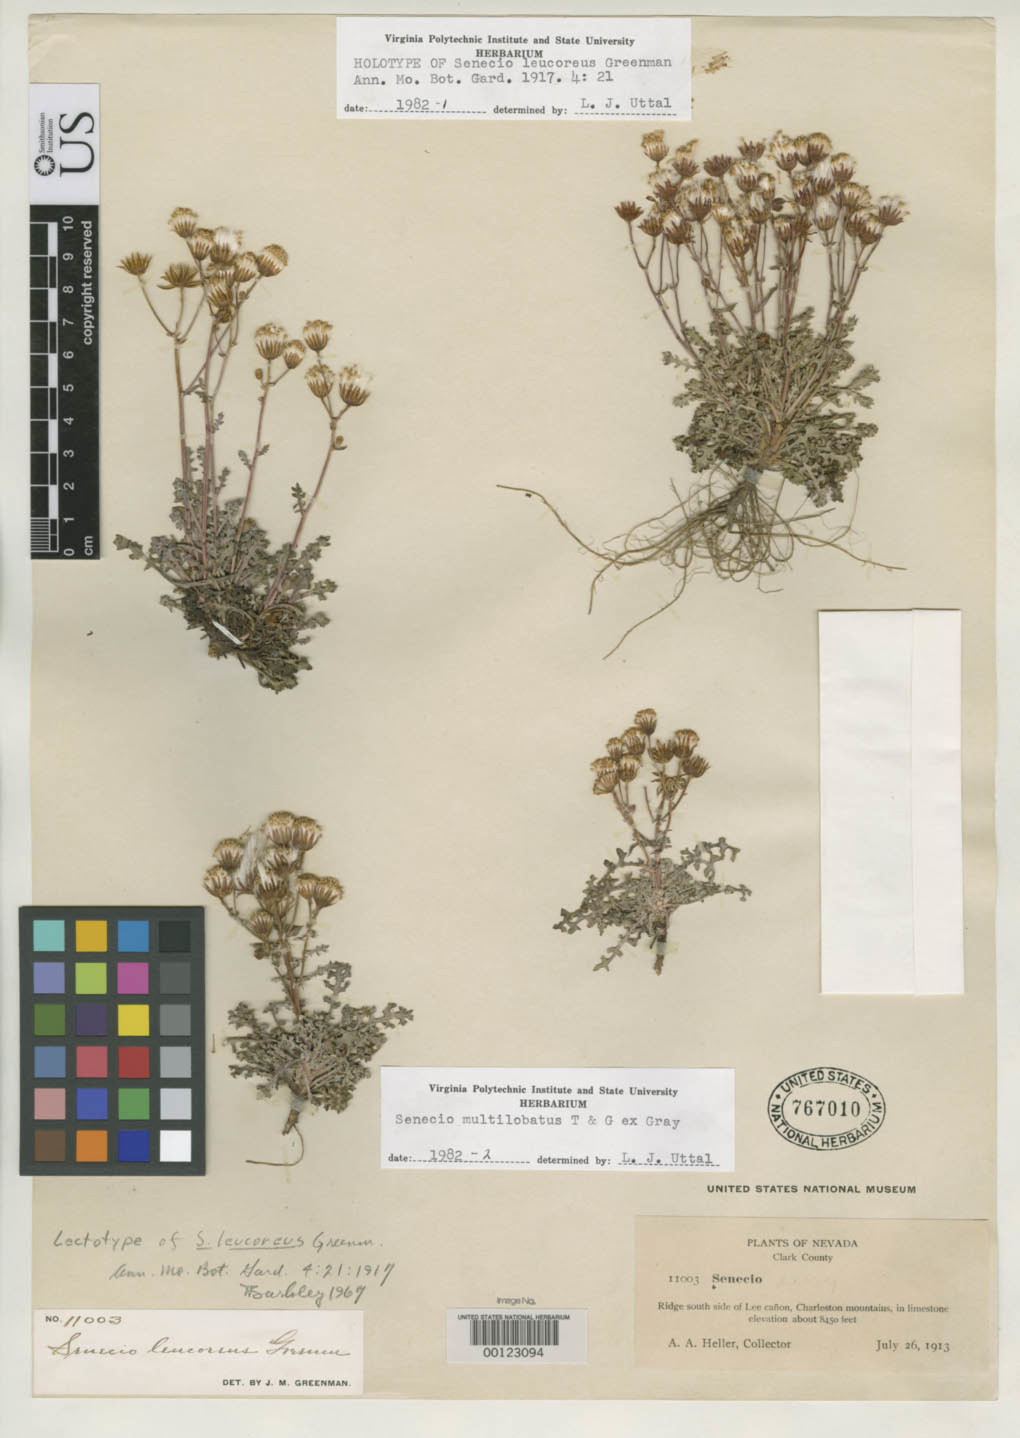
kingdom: Plantae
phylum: Tracheophyta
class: Magnoliopsida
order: Asterales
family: Asteraceae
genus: Senecio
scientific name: Senecio leucoreus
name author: Greenm.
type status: Lectotype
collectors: A. A. Heller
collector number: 11003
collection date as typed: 26 Jul 1913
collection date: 1913-07-26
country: United States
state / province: Nevada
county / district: Clark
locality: Charleston Mts., Lee Canyon.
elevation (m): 2575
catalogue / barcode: US 767010